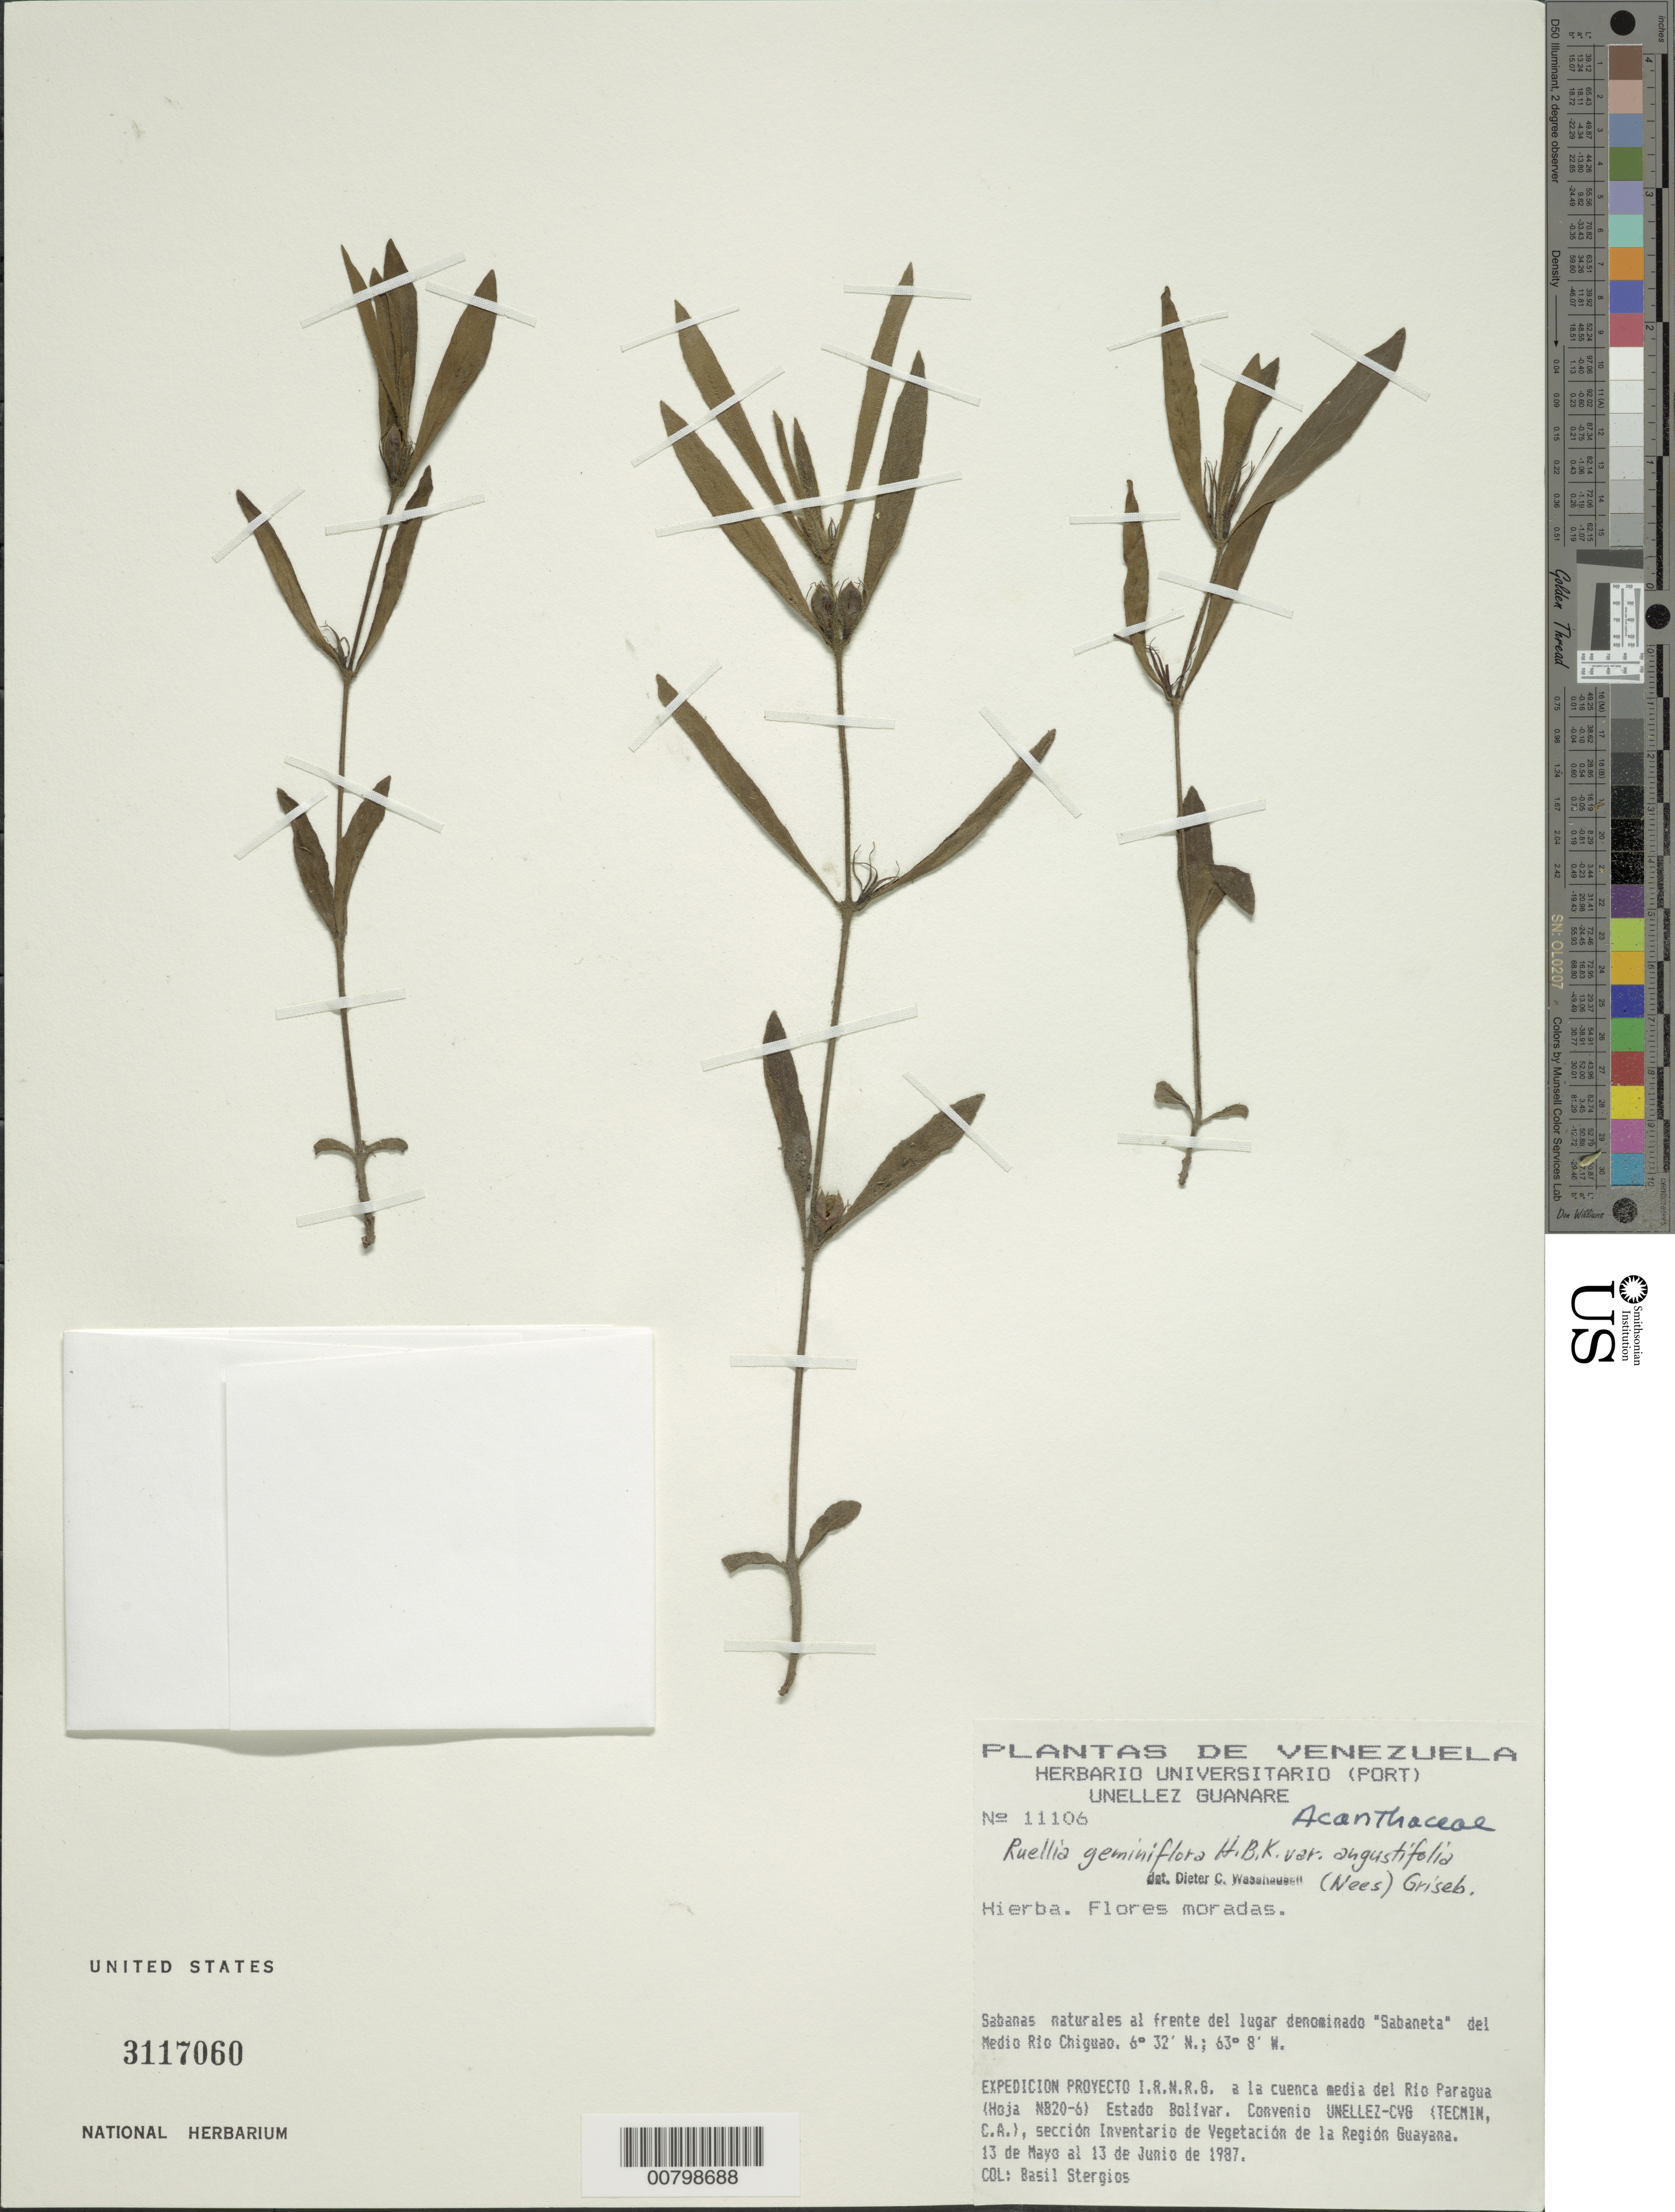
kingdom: Plantae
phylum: Tracheophyta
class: Magnoliopsida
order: Lamiales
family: Acanthaceae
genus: Ruellia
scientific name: Ruellia geminiflora var. angustifolia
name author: (Nees) Griseb.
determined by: Wasshausen, Dieter C., (BOT), Smithsonian Institution - National Museum of Natural History (UNITED STATES)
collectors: B. G. Stergios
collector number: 11106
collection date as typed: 13-May-87 to 13-Jun-87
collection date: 1987-05-13/1987-06-13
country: Venezuela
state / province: Bolívar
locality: Medio Río Chiguao, a la altura de "Sabaneta"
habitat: Sabanas naturales al frente del lugar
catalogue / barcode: US 3117060